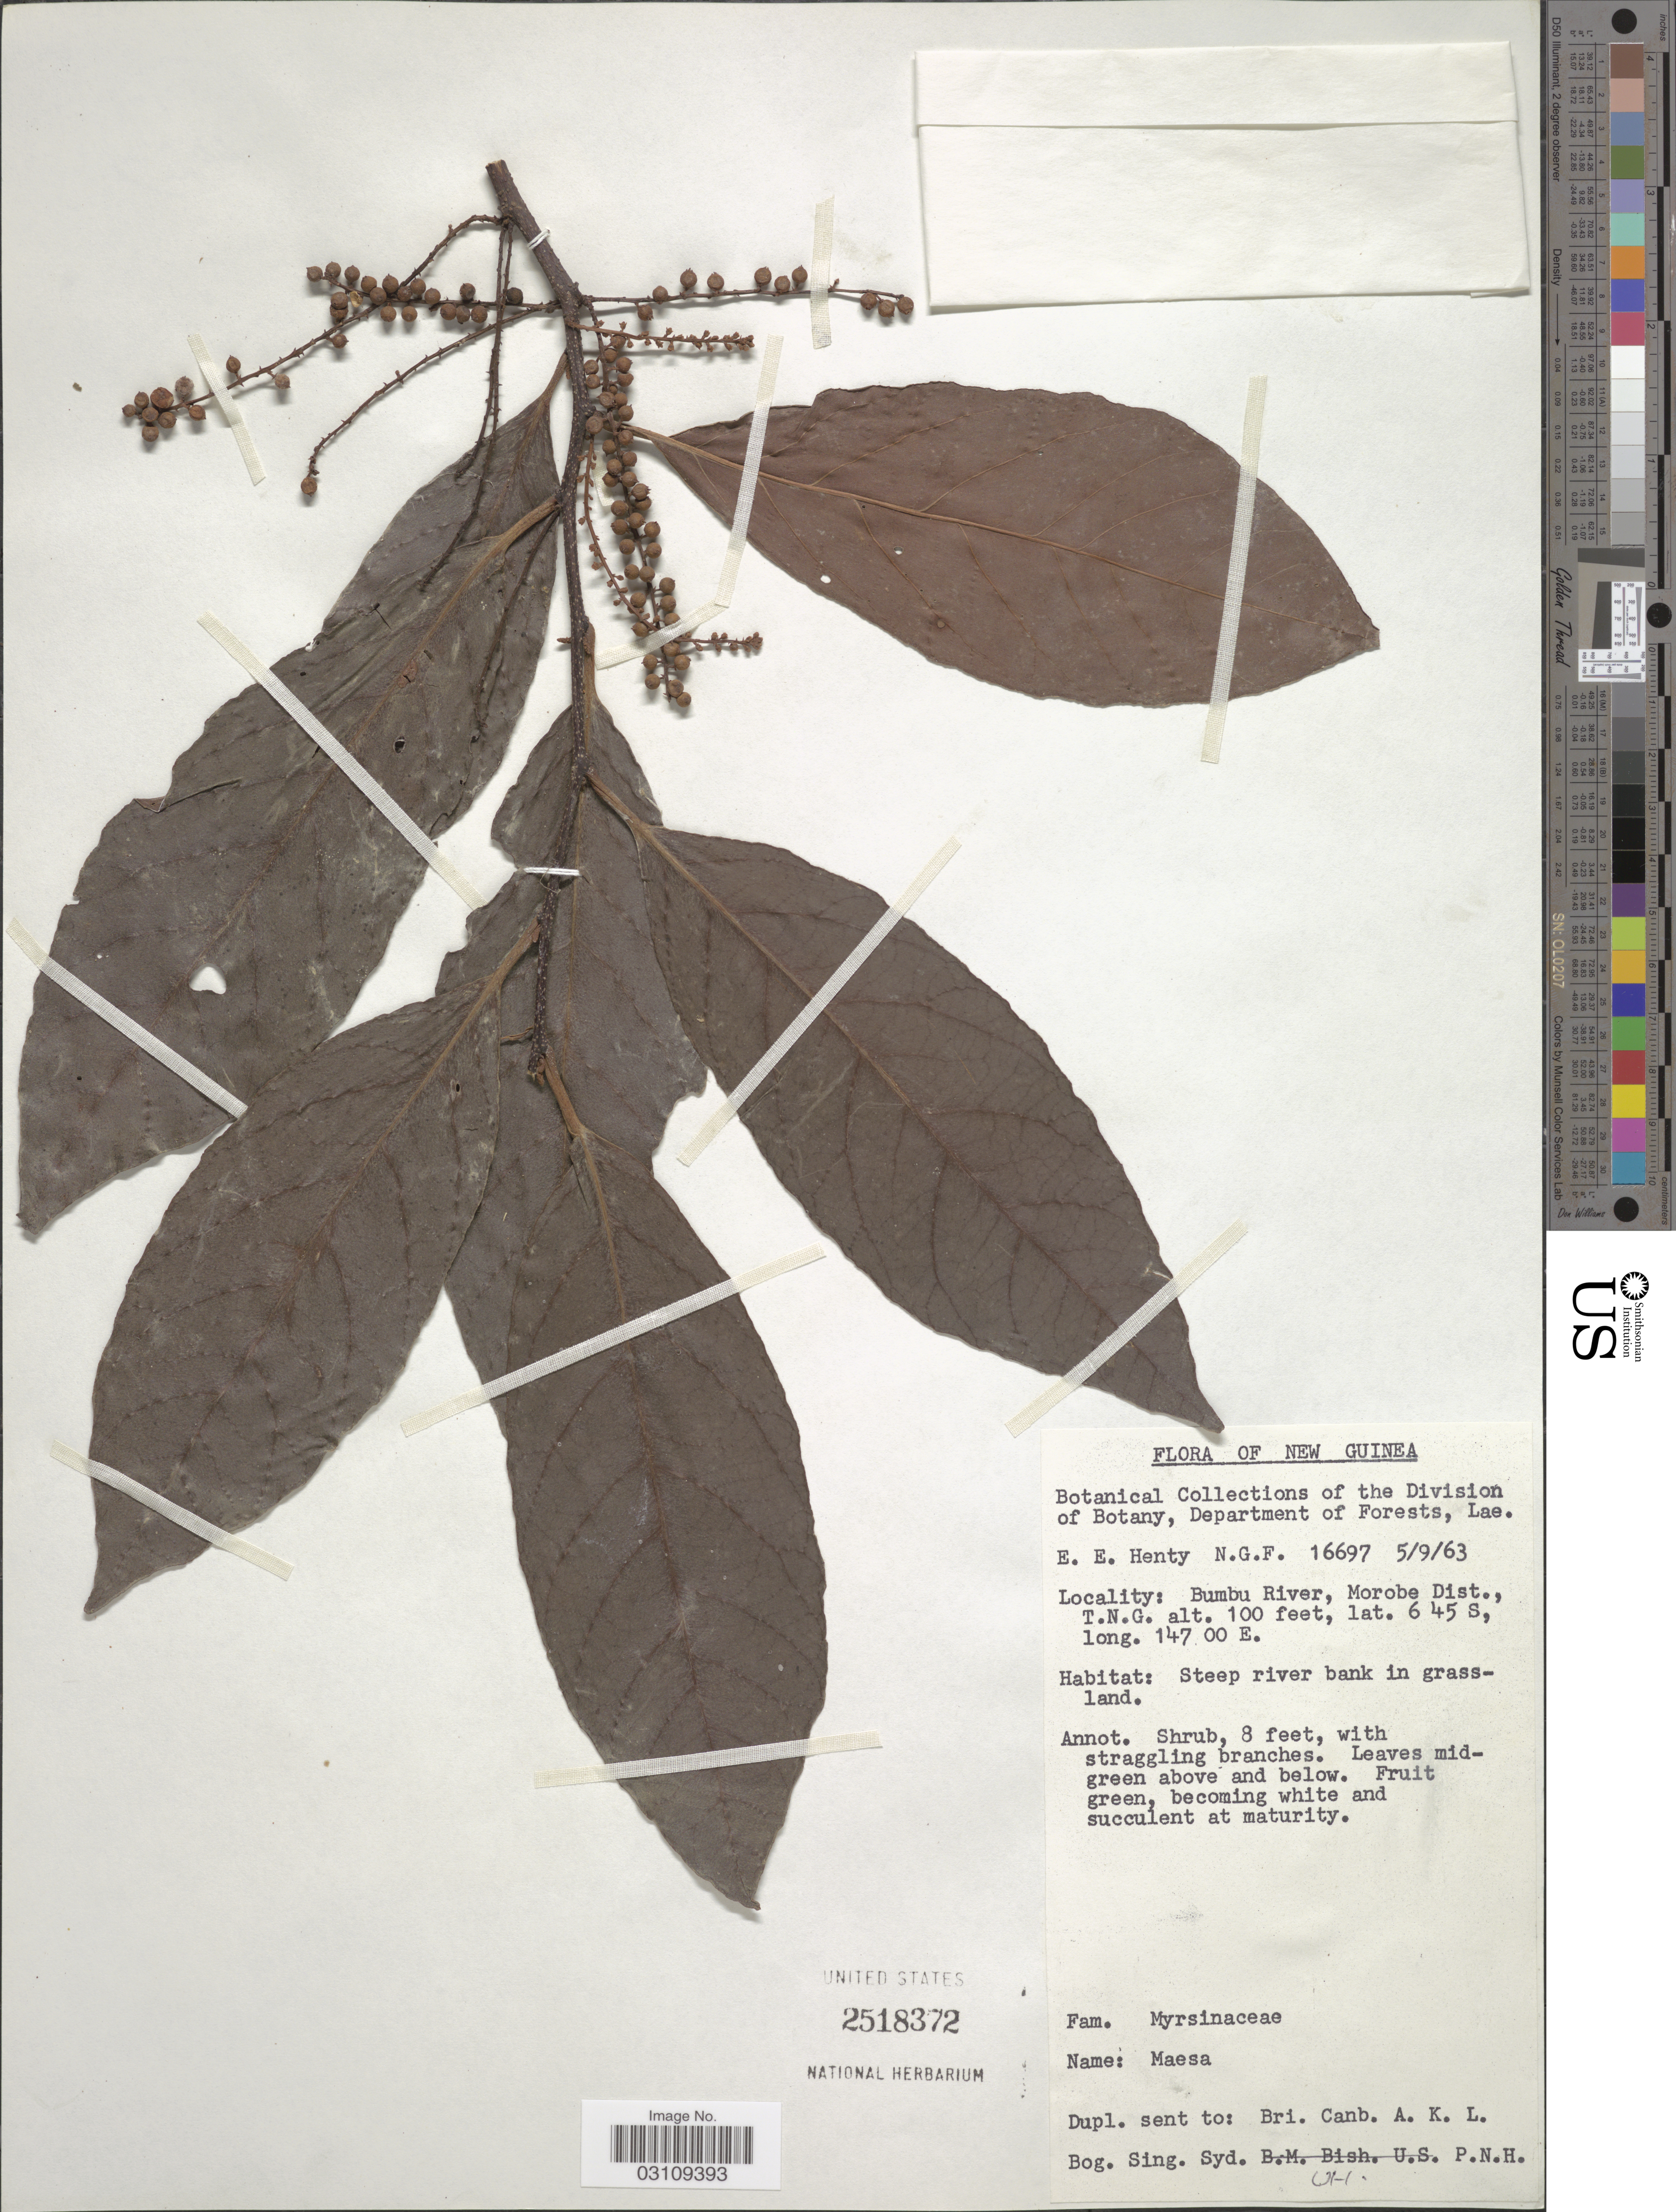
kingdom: Plantae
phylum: Tracheophyta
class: Magnoliopsida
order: Ericales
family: Primulaceae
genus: Maesa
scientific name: Maesa sp.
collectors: E. Henty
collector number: NGF16697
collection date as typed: Transcribed d/m/y: 5/9/63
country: Papua New Guinea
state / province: Morobe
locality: New Guinea, Bumbu River, Morobe Dist., T.N.G.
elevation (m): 30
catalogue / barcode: US 2518372